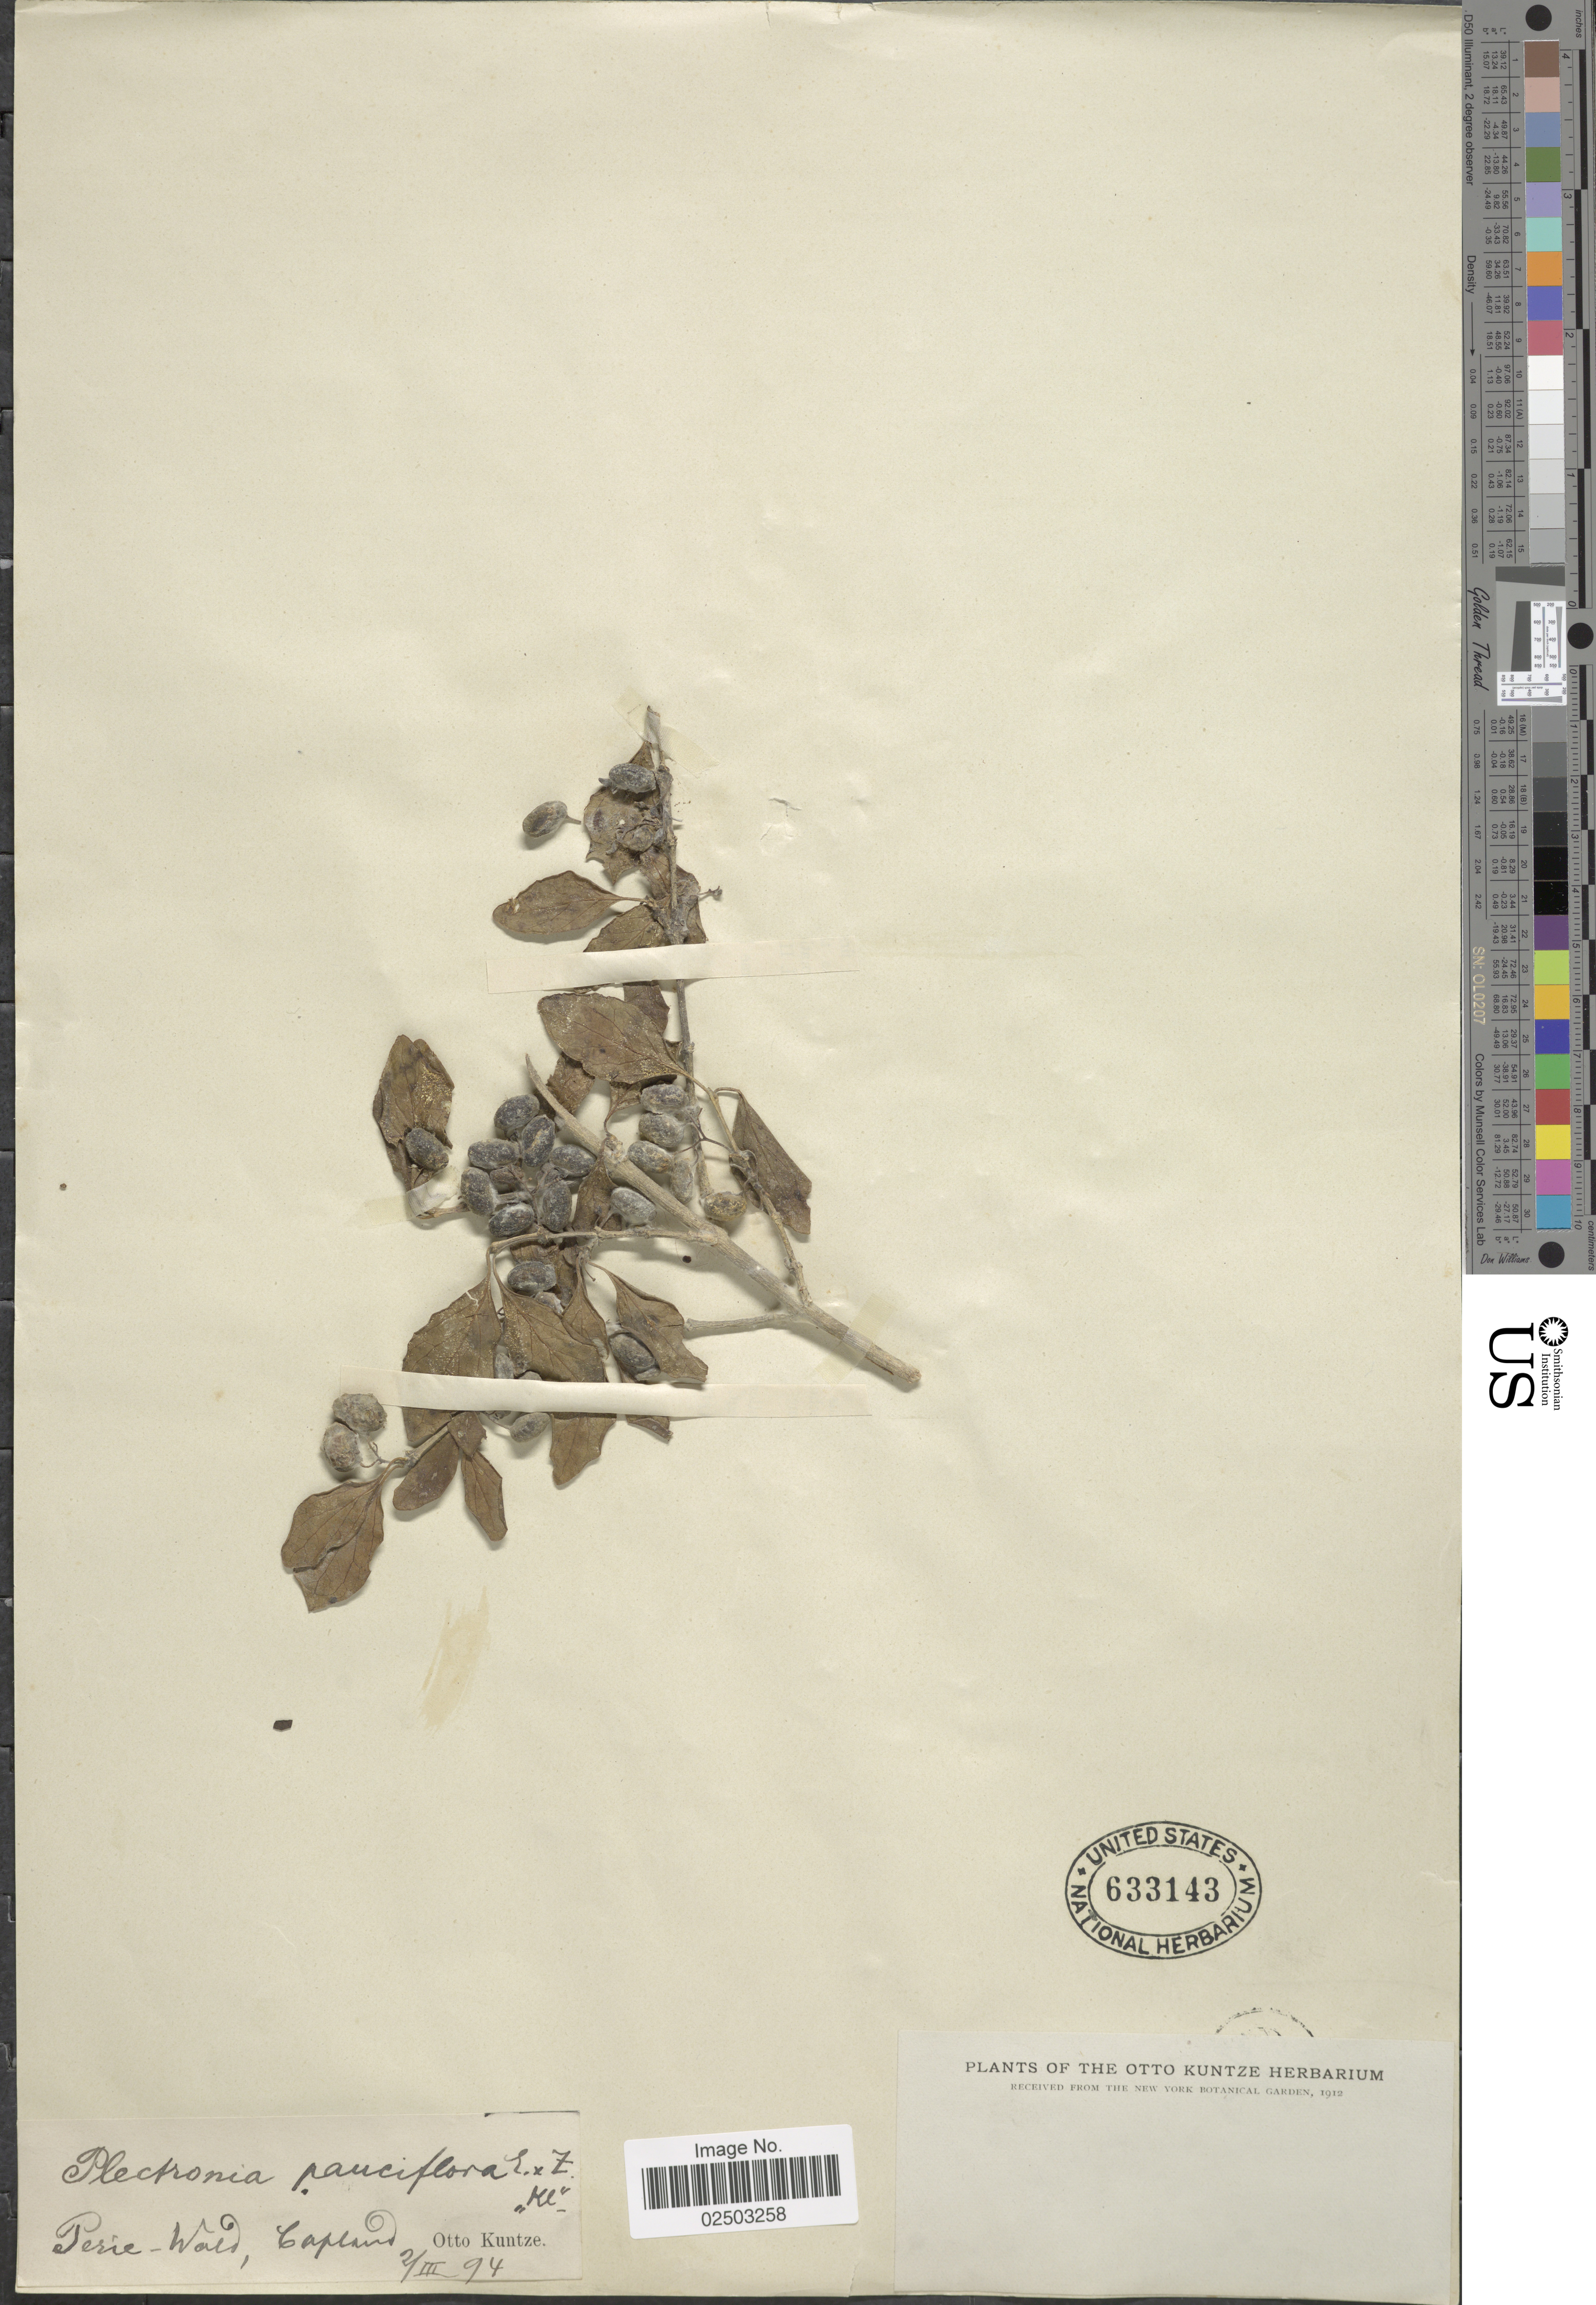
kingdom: Plantae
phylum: Tracheophyta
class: Magnoliopsida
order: Gentianales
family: Rubiaceae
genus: Canthium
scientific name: Canthium pauciflorum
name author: Blanco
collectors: C.E.O. Kuntze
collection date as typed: Transcribed d/m/y: 2/3/94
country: South Africa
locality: Perie-Wald, Capland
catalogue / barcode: US 633143